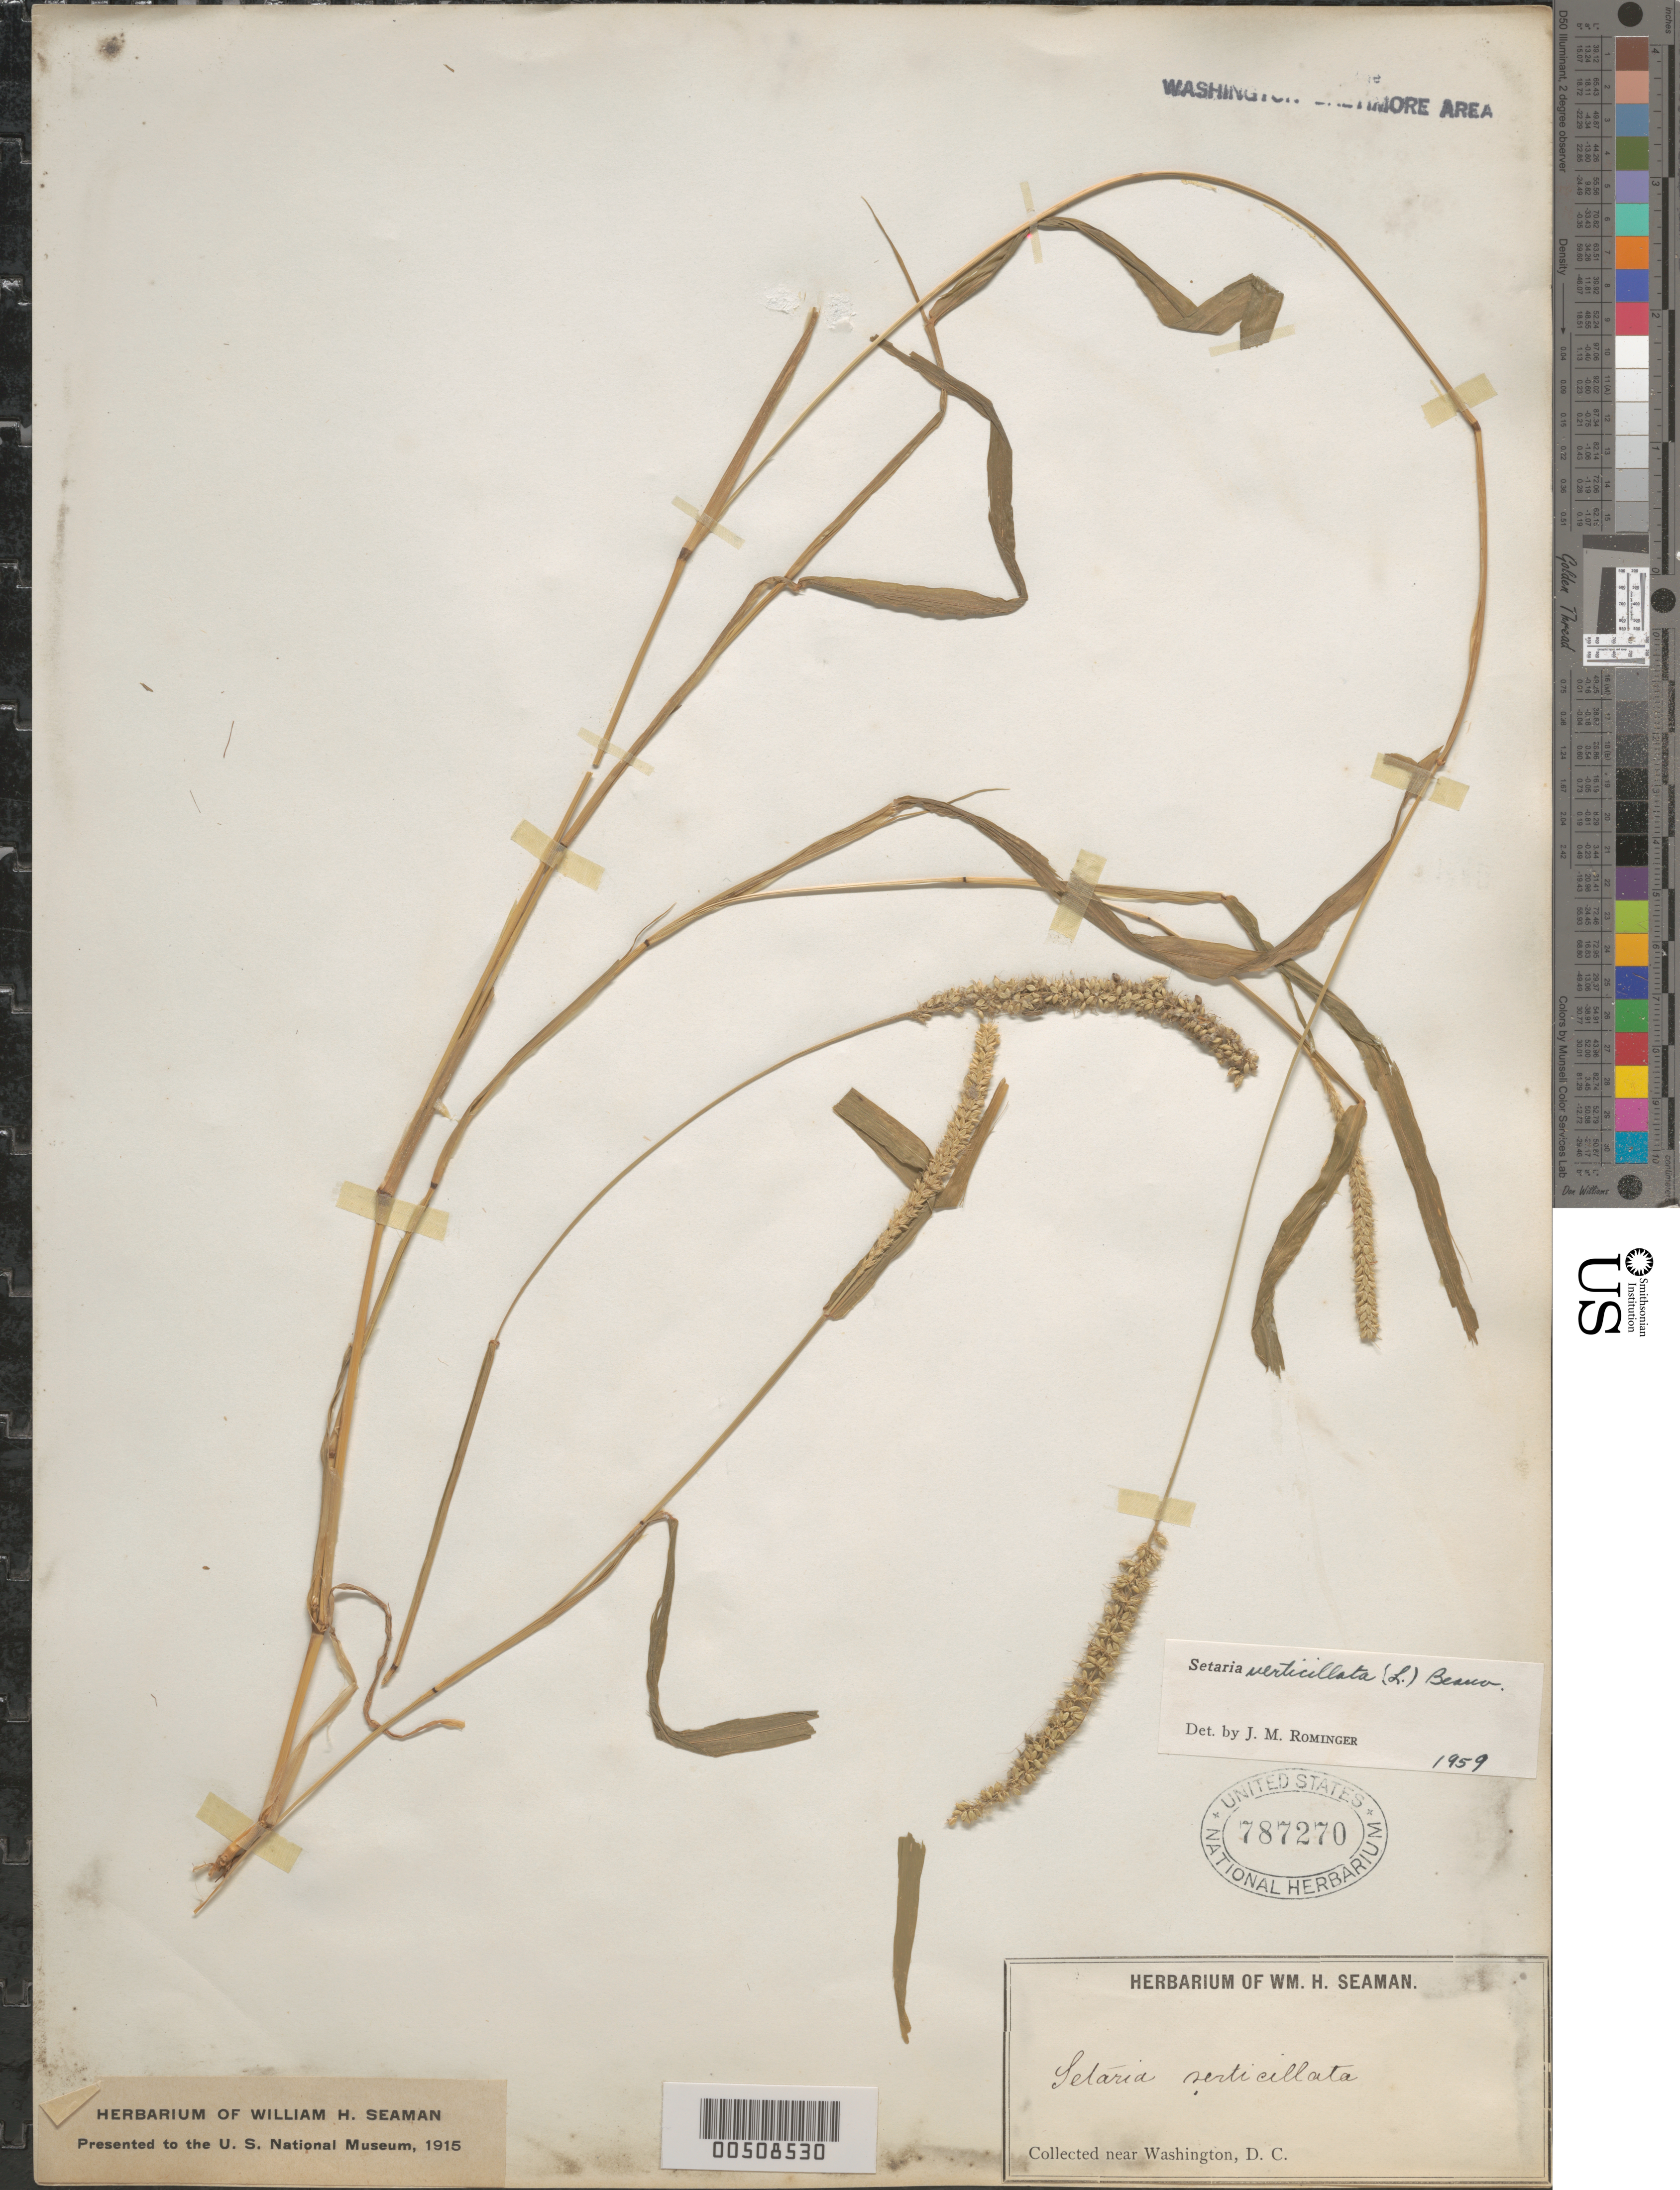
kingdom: Plantae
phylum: Tracheophyta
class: Liliopsida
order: Poales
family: Poaceae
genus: Setaria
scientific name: Setaria verticillata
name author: (L.) P. Beauv.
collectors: W. Seaman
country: United States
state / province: District of Columbia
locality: Washington DC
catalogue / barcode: US 787270